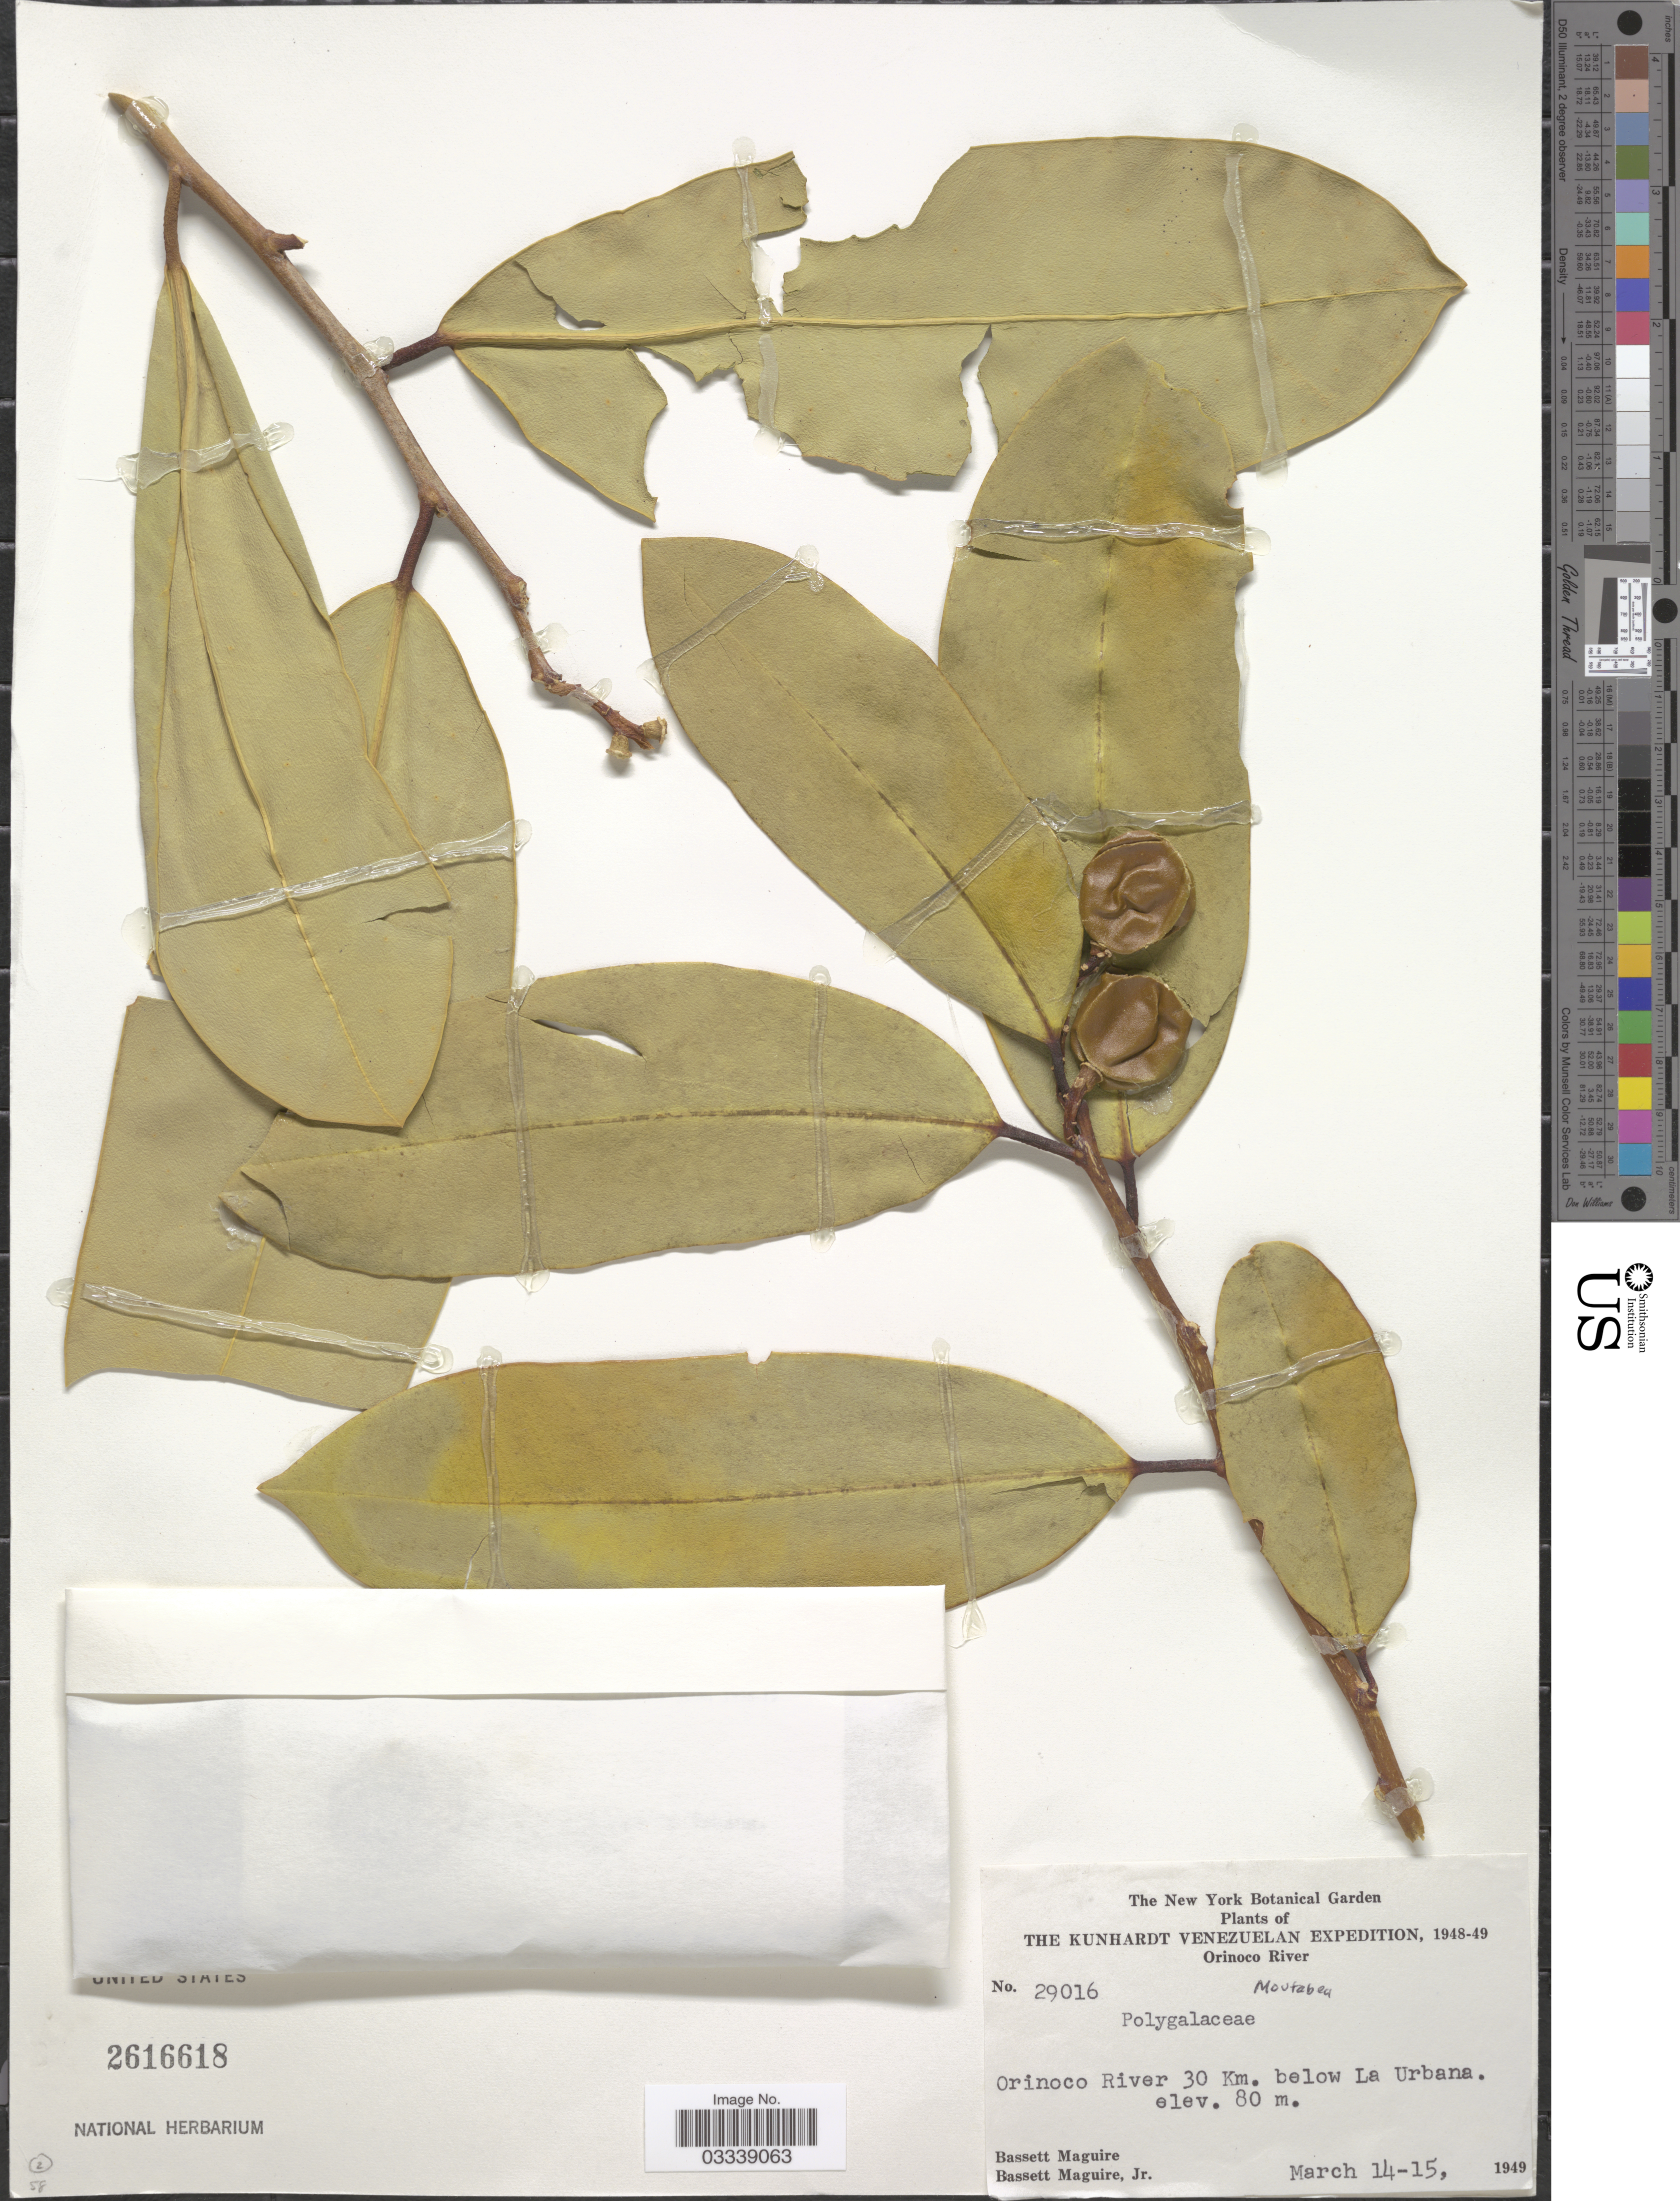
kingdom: Plantae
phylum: Tracheophyta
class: Magnoliopsida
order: Fabales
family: Polygalaceae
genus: Moutabea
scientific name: Moutabea sp.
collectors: B. Maguire & B. Maguire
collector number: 29016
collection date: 1949-03-14/1949-03-15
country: Venezuela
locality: Orinoco River 30 KM. below La Urbana.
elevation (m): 80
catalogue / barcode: US 2616618